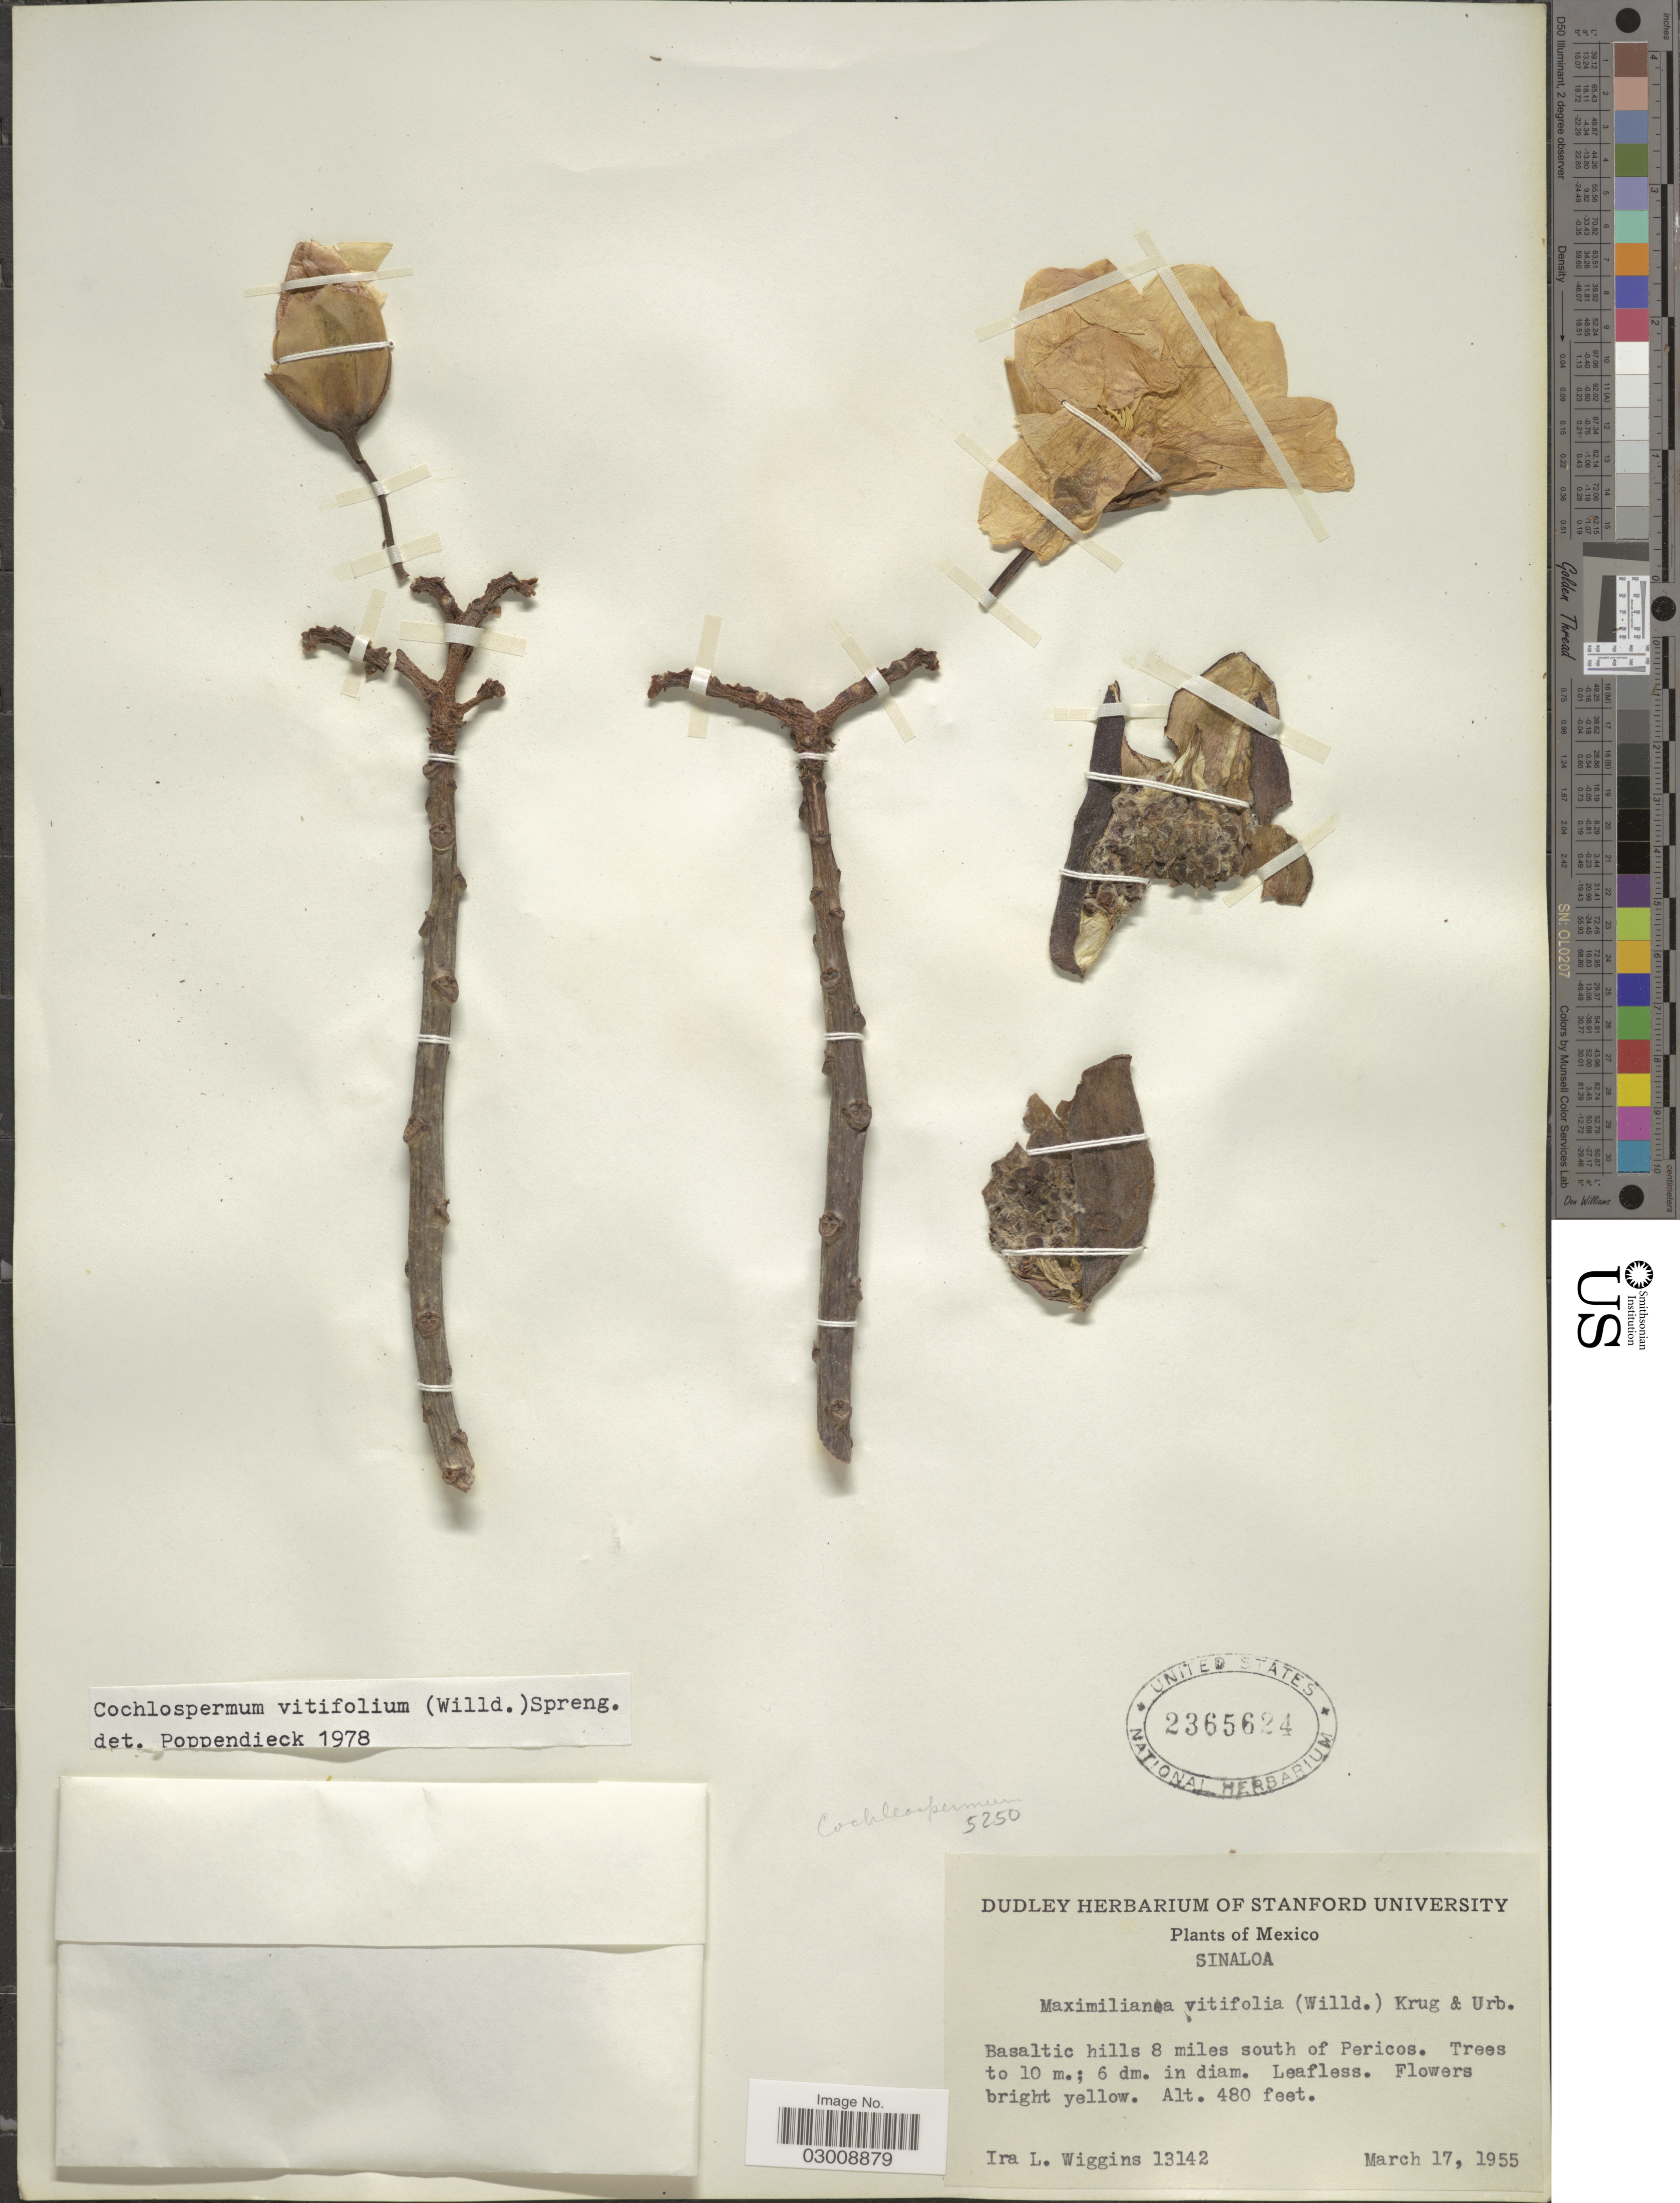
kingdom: Plantae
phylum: Tracheophyta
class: Magnoliopsida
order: Malvales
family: Cochlospermaceae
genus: Cochlospermum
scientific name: Cochlospermum vitifolium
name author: (Willd.) Spreng.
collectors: I. L. Wiggins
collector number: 13142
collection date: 1955-03-17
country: Mexico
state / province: Sinaloa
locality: Basaltic hills 8 miles south of Pericos.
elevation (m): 146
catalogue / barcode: US 2365624